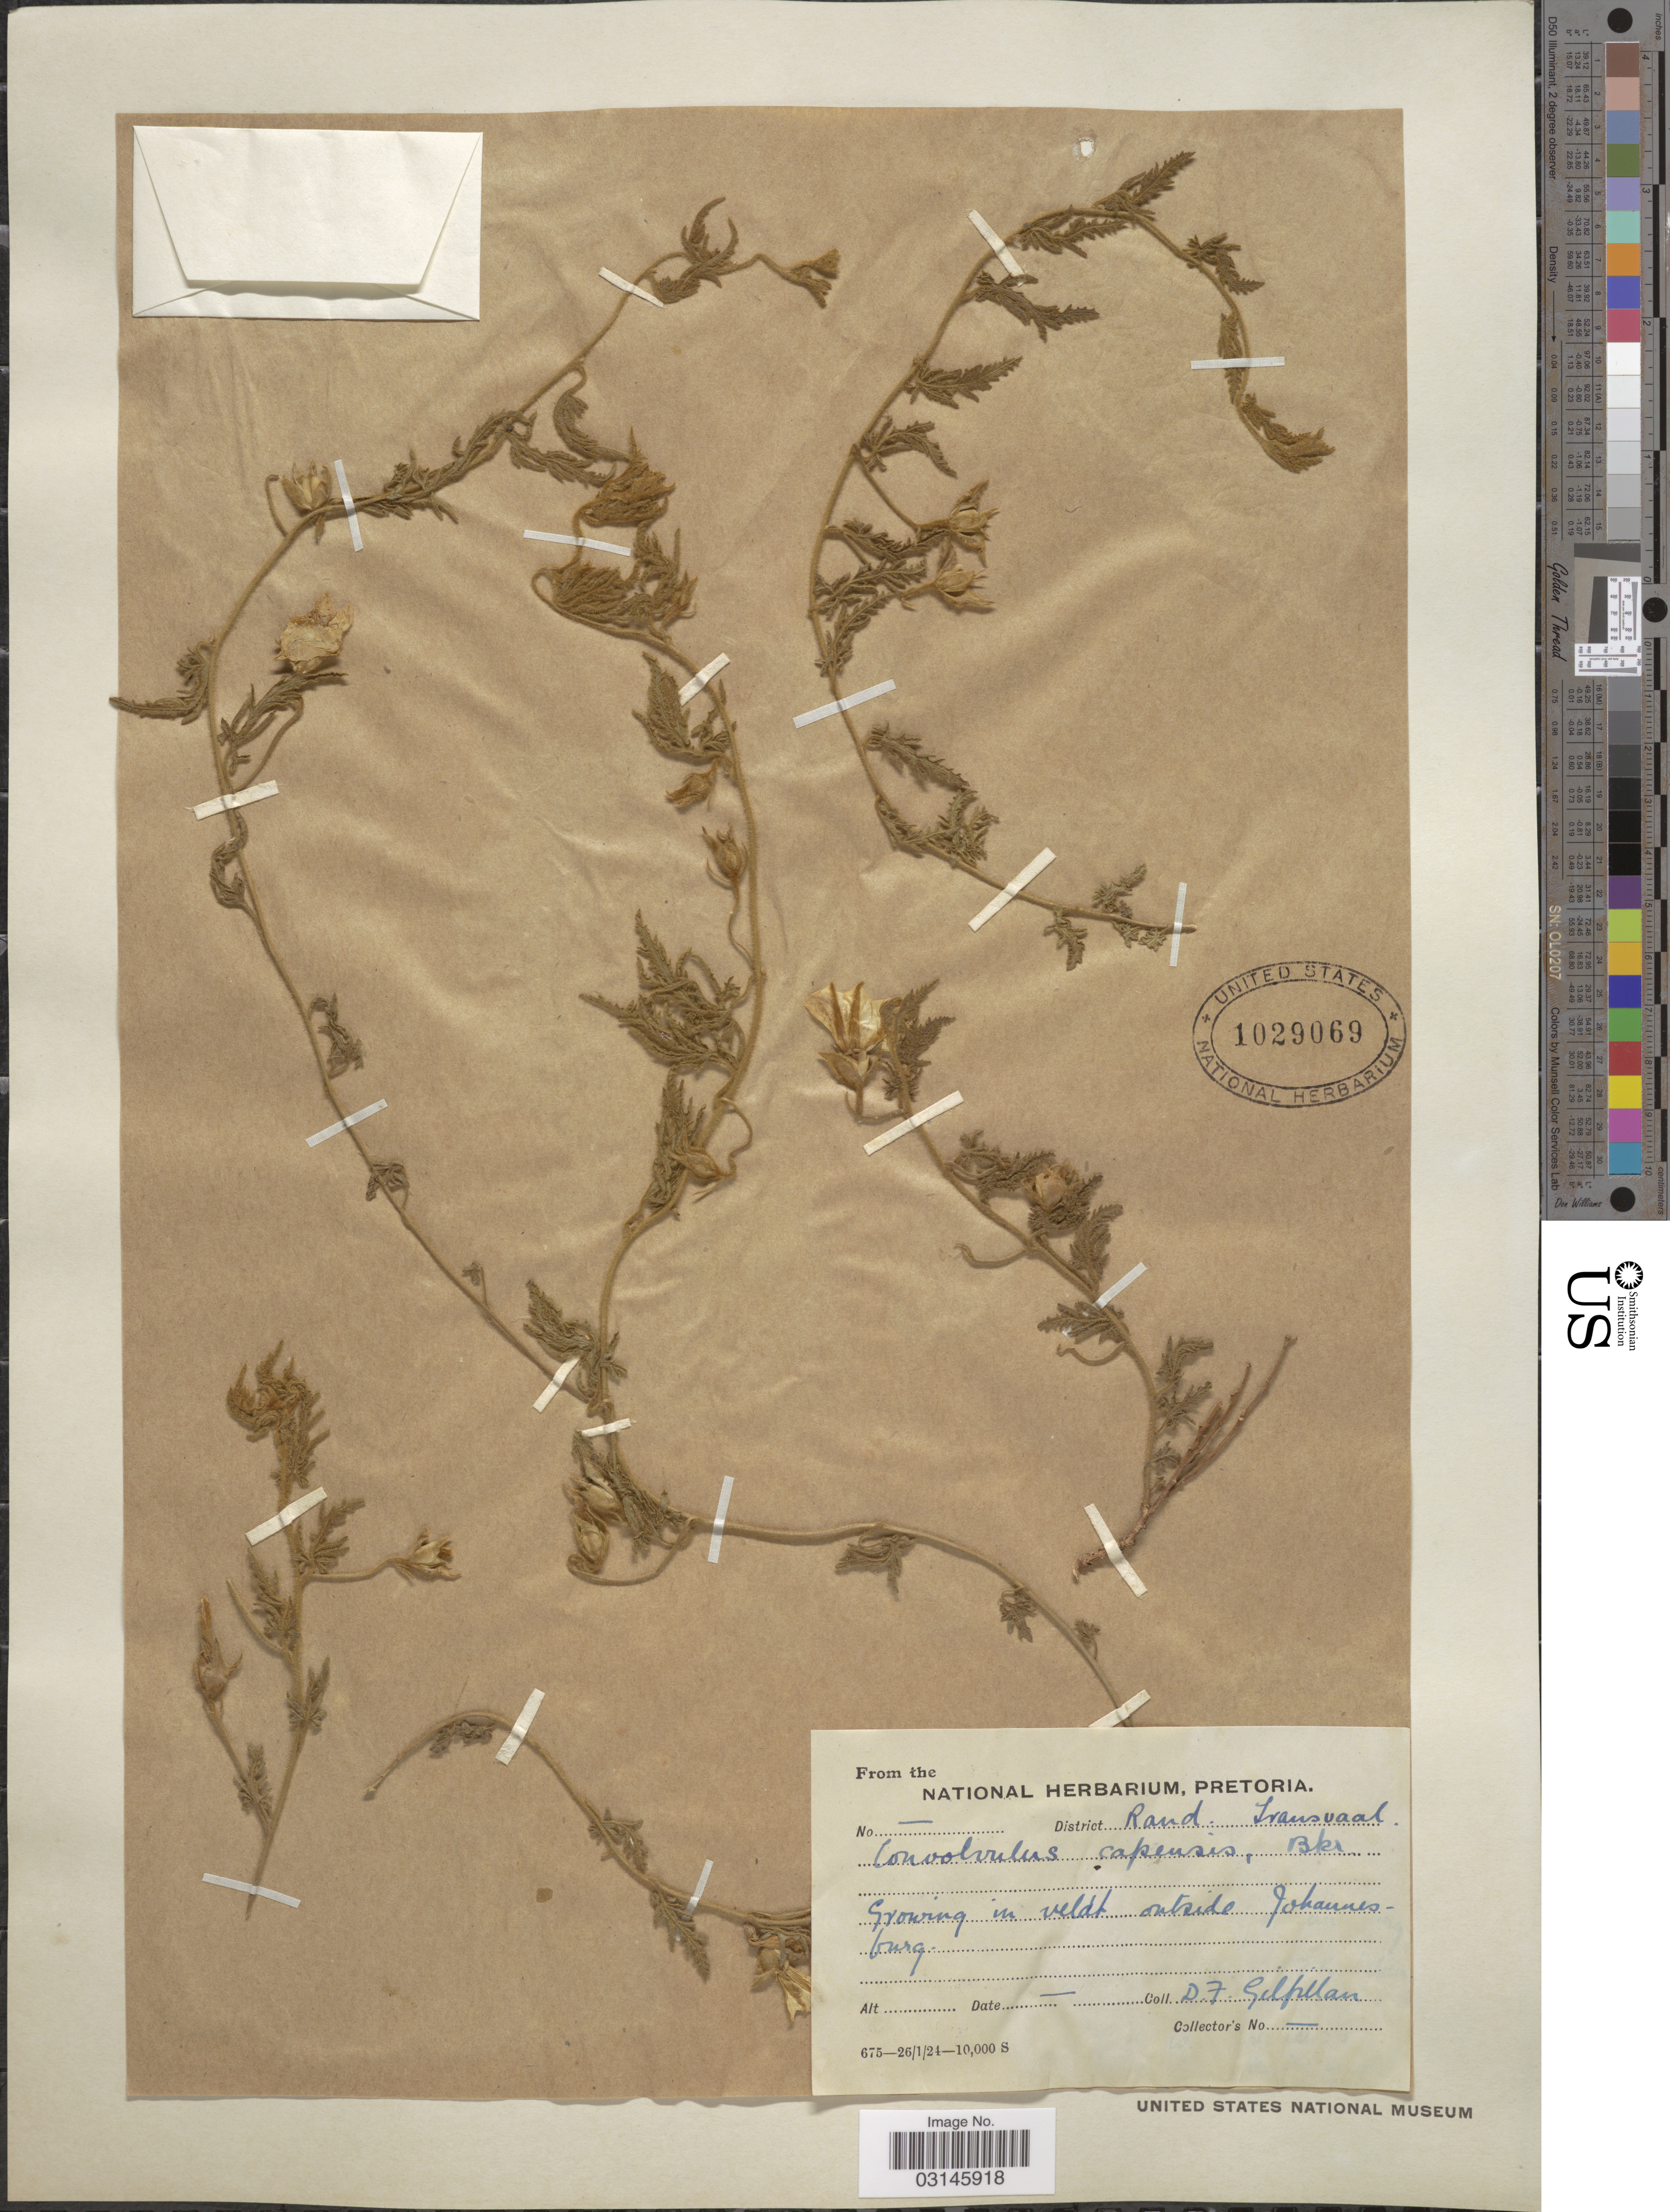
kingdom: Plantae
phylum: Tracheophyta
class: Magnoliopsida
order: Solanales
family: Convolvulaceae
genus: Convolvulus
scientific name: Convolvulus capensis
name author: Burm. f.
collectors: D. Gilfillan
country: South Africa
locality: District Rand. Transvaal. Growing in veldt outside Johannesburg.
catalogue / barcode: US 1029069